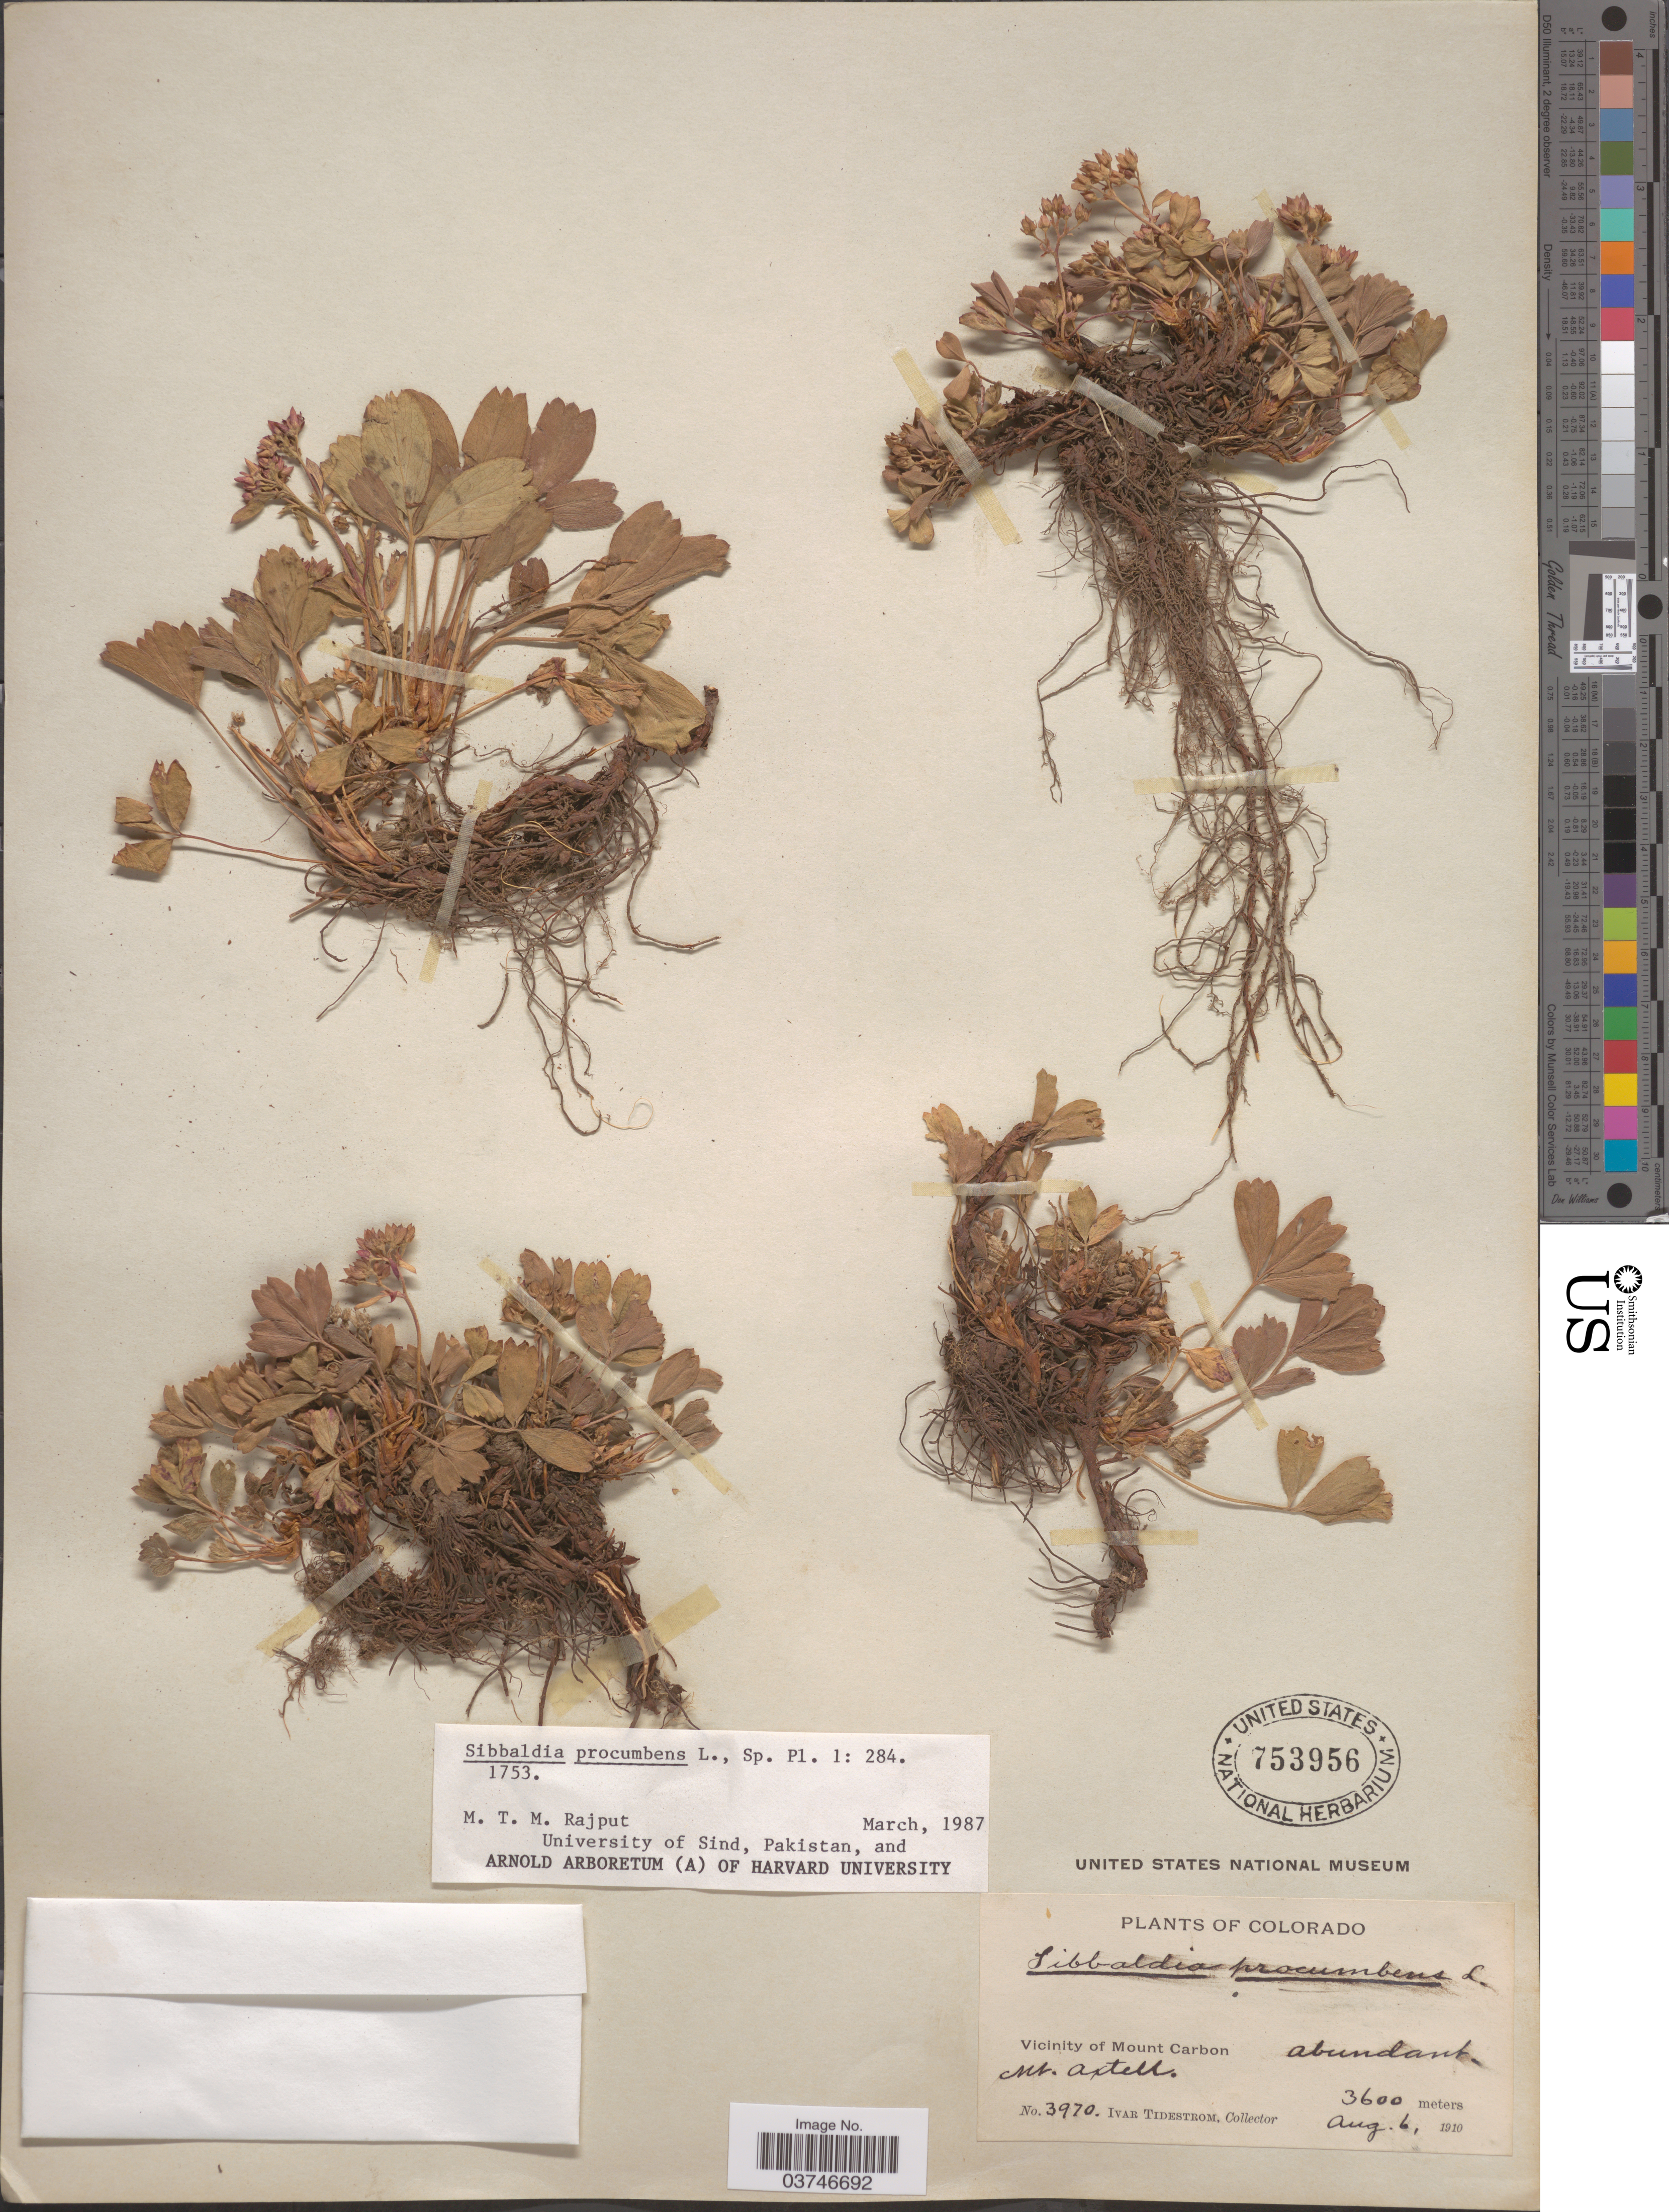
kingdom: Plantae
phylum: Tracheophyta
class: Magnoliopsida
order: Rosales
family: Rosaceae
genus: Sibbaldia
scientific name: Sibbaldia procumbens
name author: L.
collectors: I. F. Tidestrom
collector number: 3970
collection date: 1910-08-06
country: United States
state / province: Colorado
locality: Vicinity of Mount Carbon. Mt. Axtell.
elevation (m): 3600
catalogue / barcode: US 753956